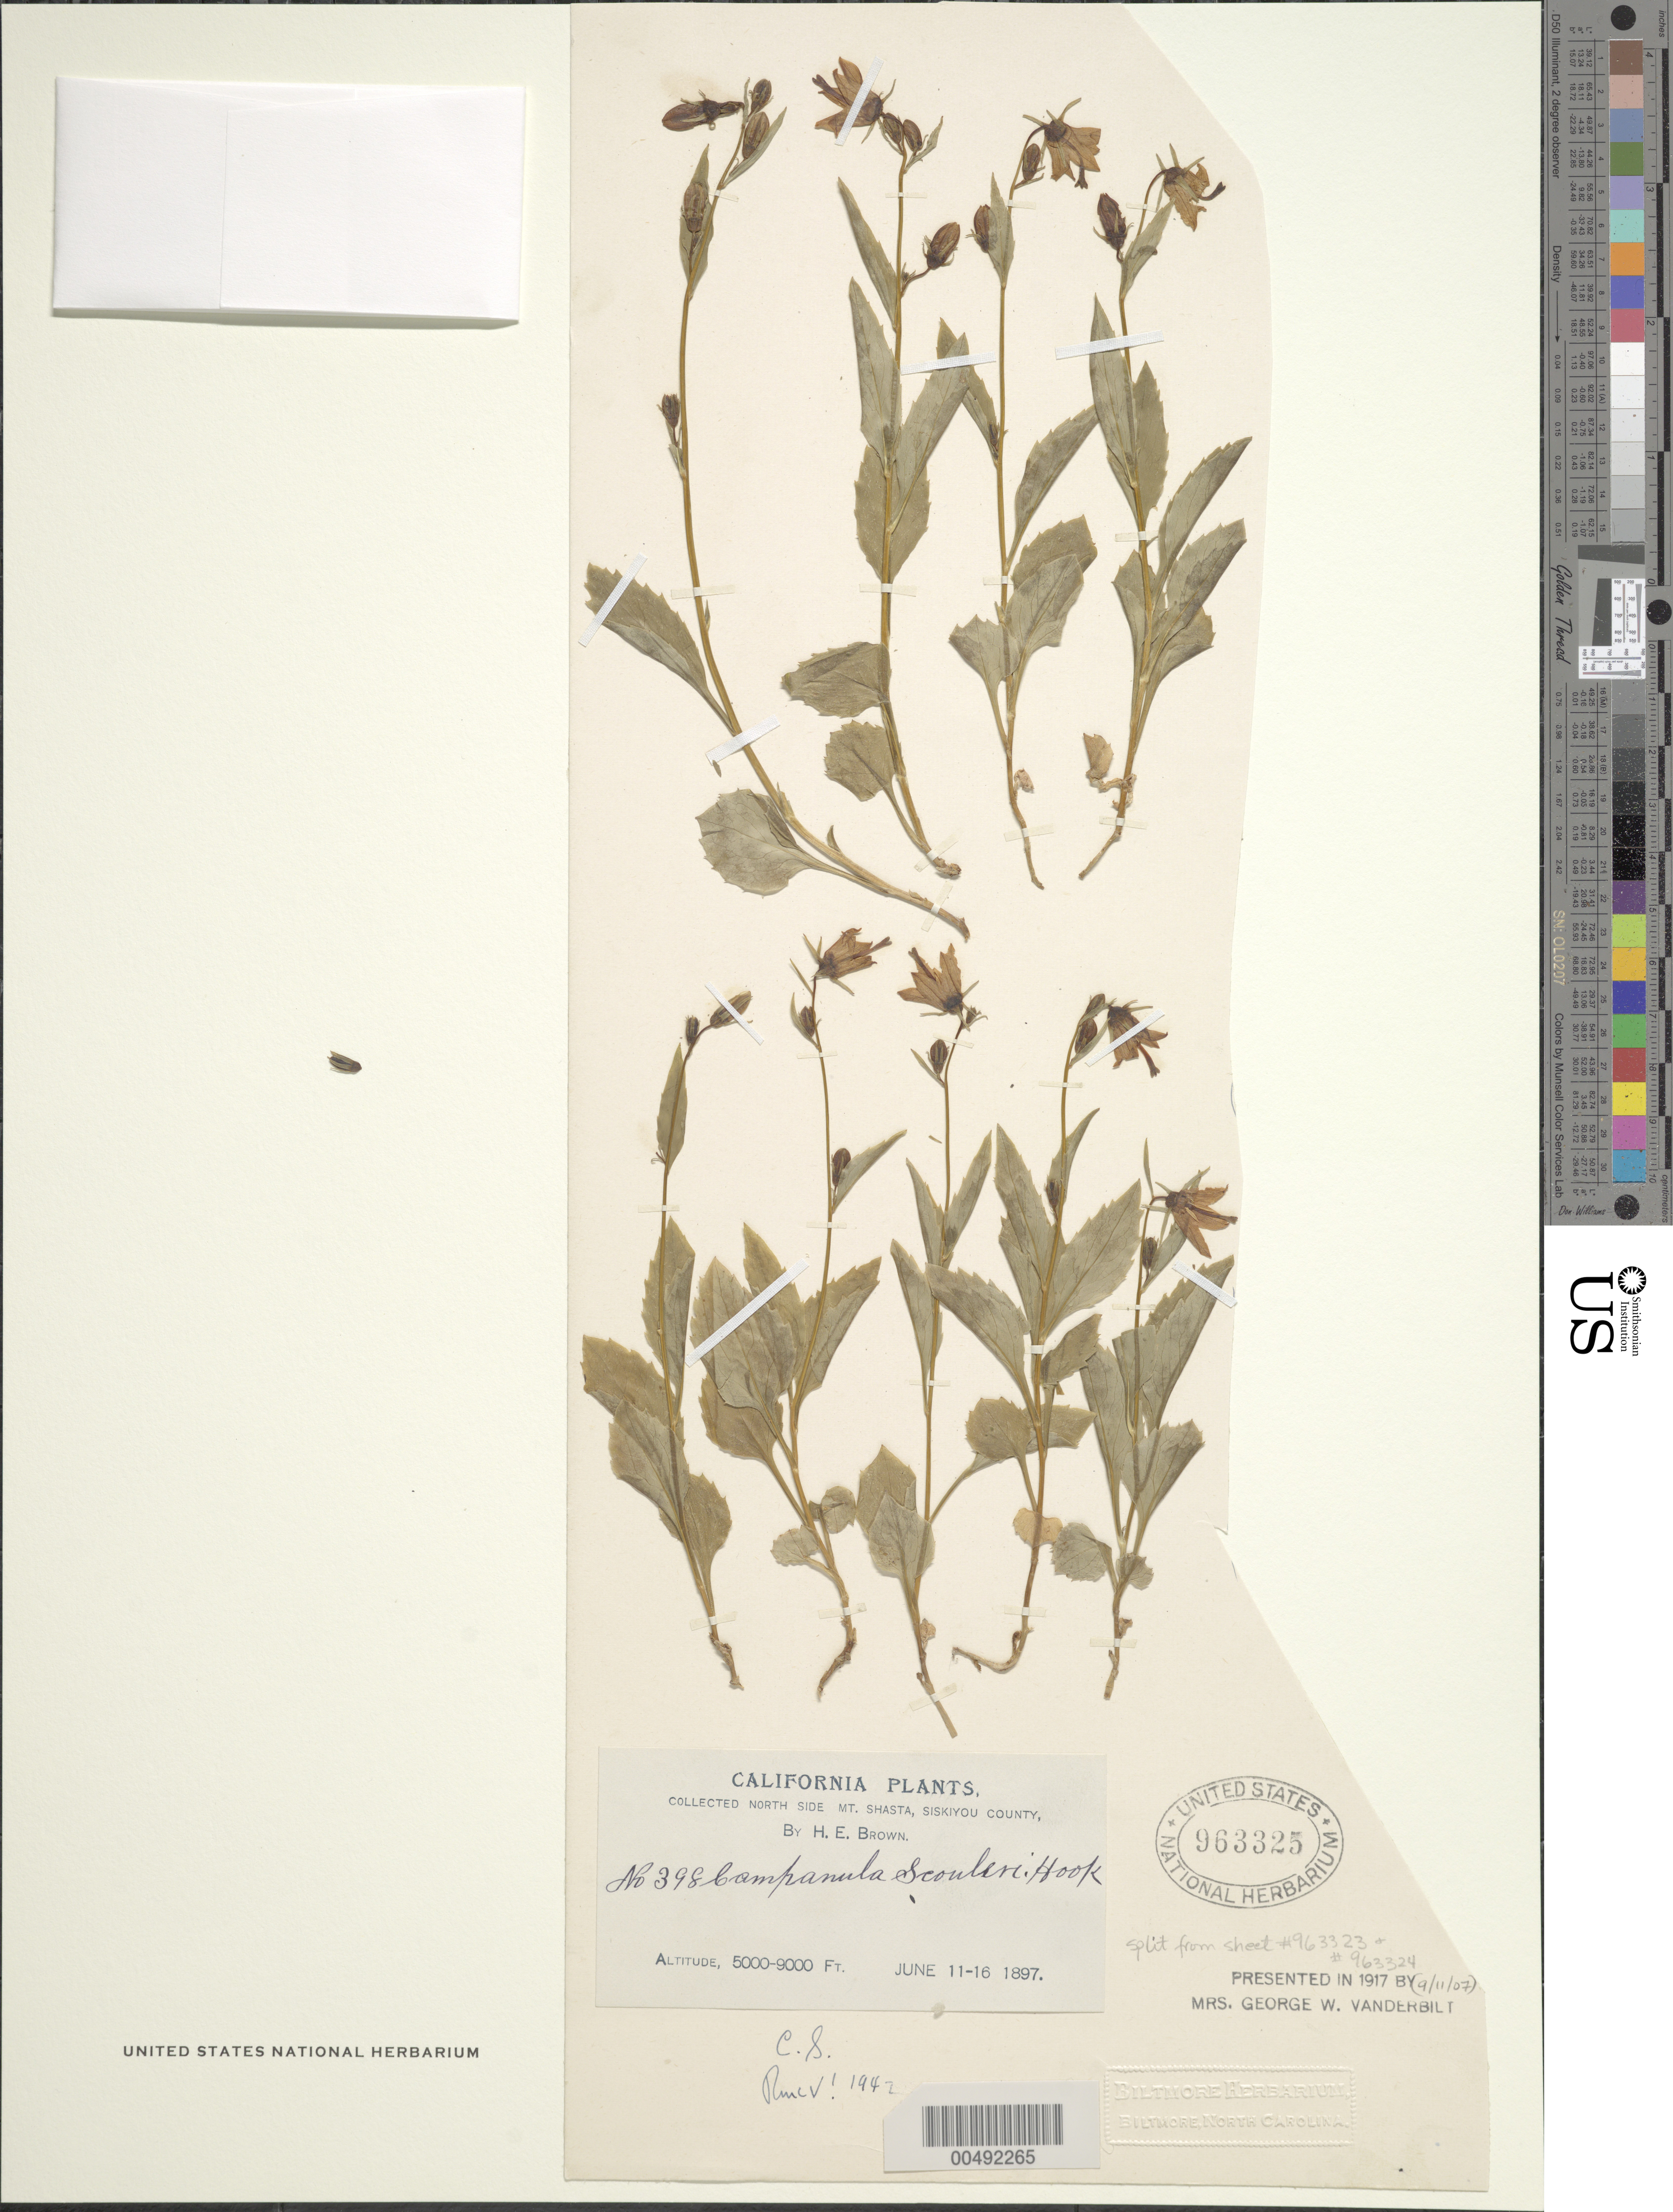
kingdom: Plantae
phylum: Tracheophyta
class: Magnoliopsida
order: Asterales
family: Campanulaceae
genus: Campanula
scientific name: Campanula scouleri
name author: Hook.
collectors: H. E. Brown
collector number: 398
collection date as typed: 11 Jun 1897 to 16 Jun 1897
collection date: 1897-06-11/1897-06-16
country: United States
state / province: California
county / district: Siskiyou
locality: N. side of Mt. Shasta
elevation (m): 1524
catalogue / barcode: US 963325